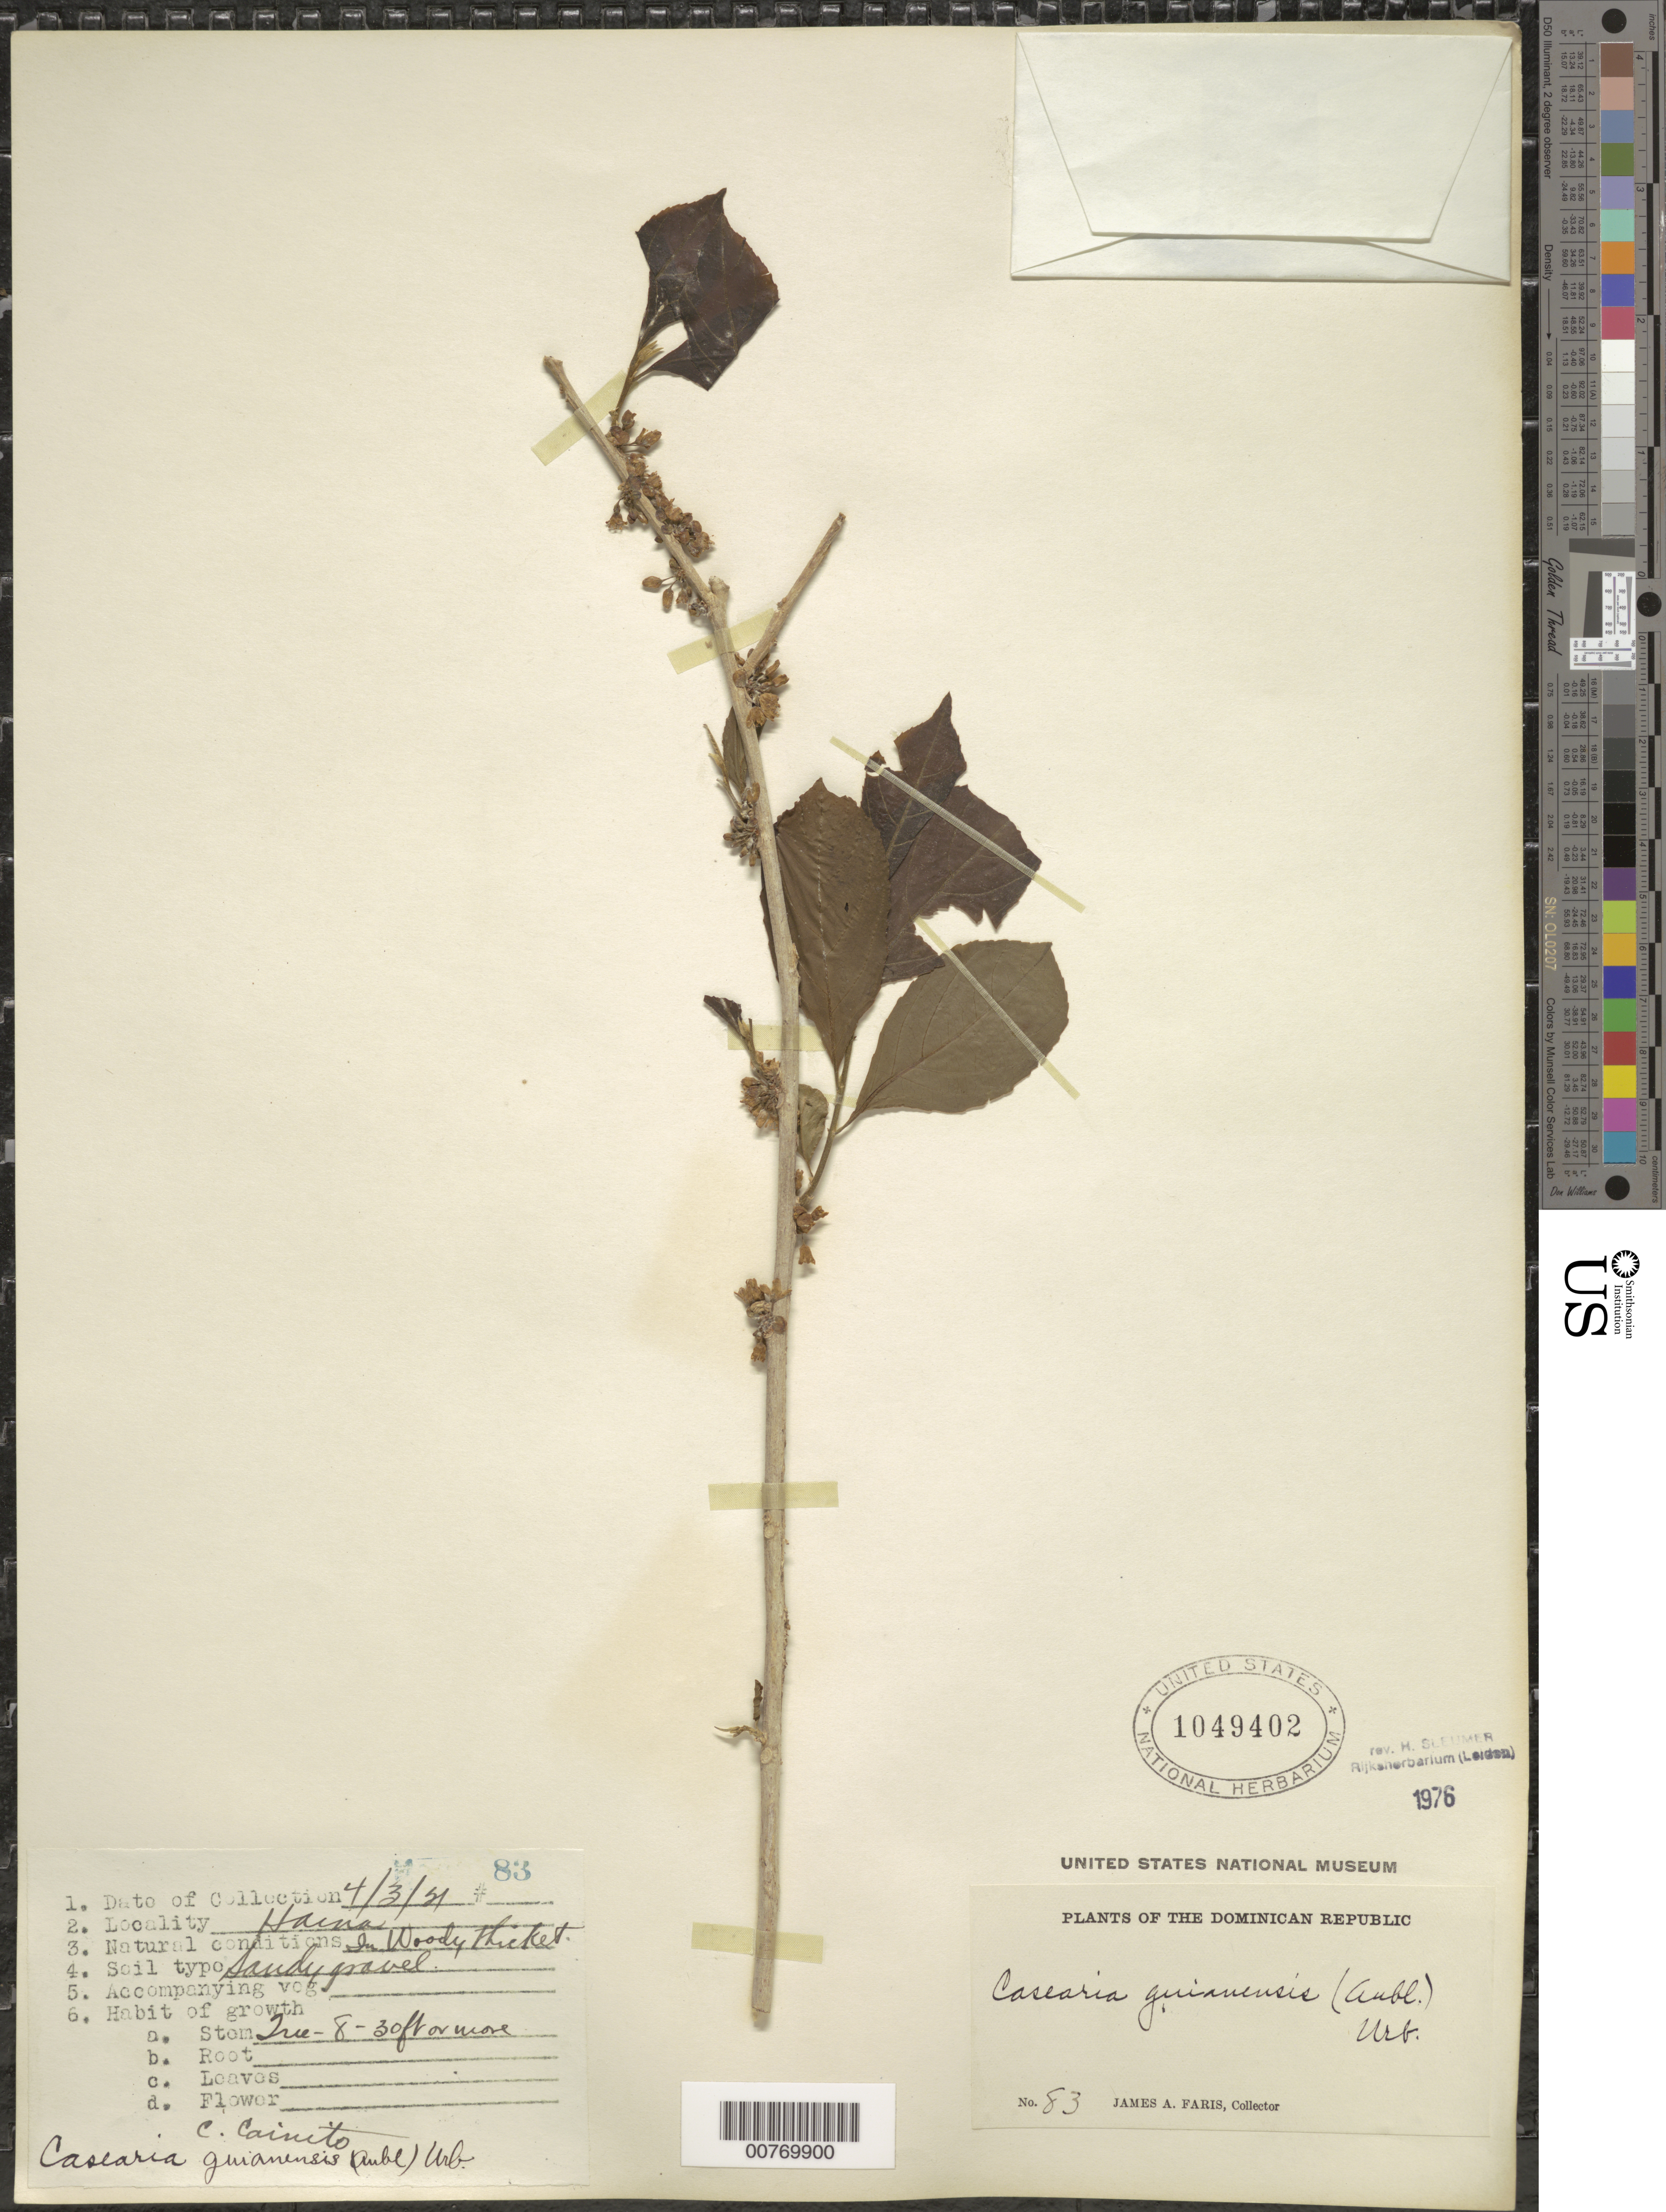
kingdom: Plantae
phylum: Tracheophyta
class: Magnoliopsida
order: Malpighiales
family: Salicaceae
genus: Casearia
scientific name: Casearia guianensis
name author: (Aubl.) Urb.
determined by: Sleumer, H. O.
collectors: J. Faris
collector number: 83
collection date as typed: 04 Mar 1910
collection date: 1910-03-04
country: Dominican Republic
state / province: San Cristóbal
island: Hispaniola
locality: Haina.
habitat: In woody thicket, sandy gravel soil.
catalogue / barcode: US 1049402